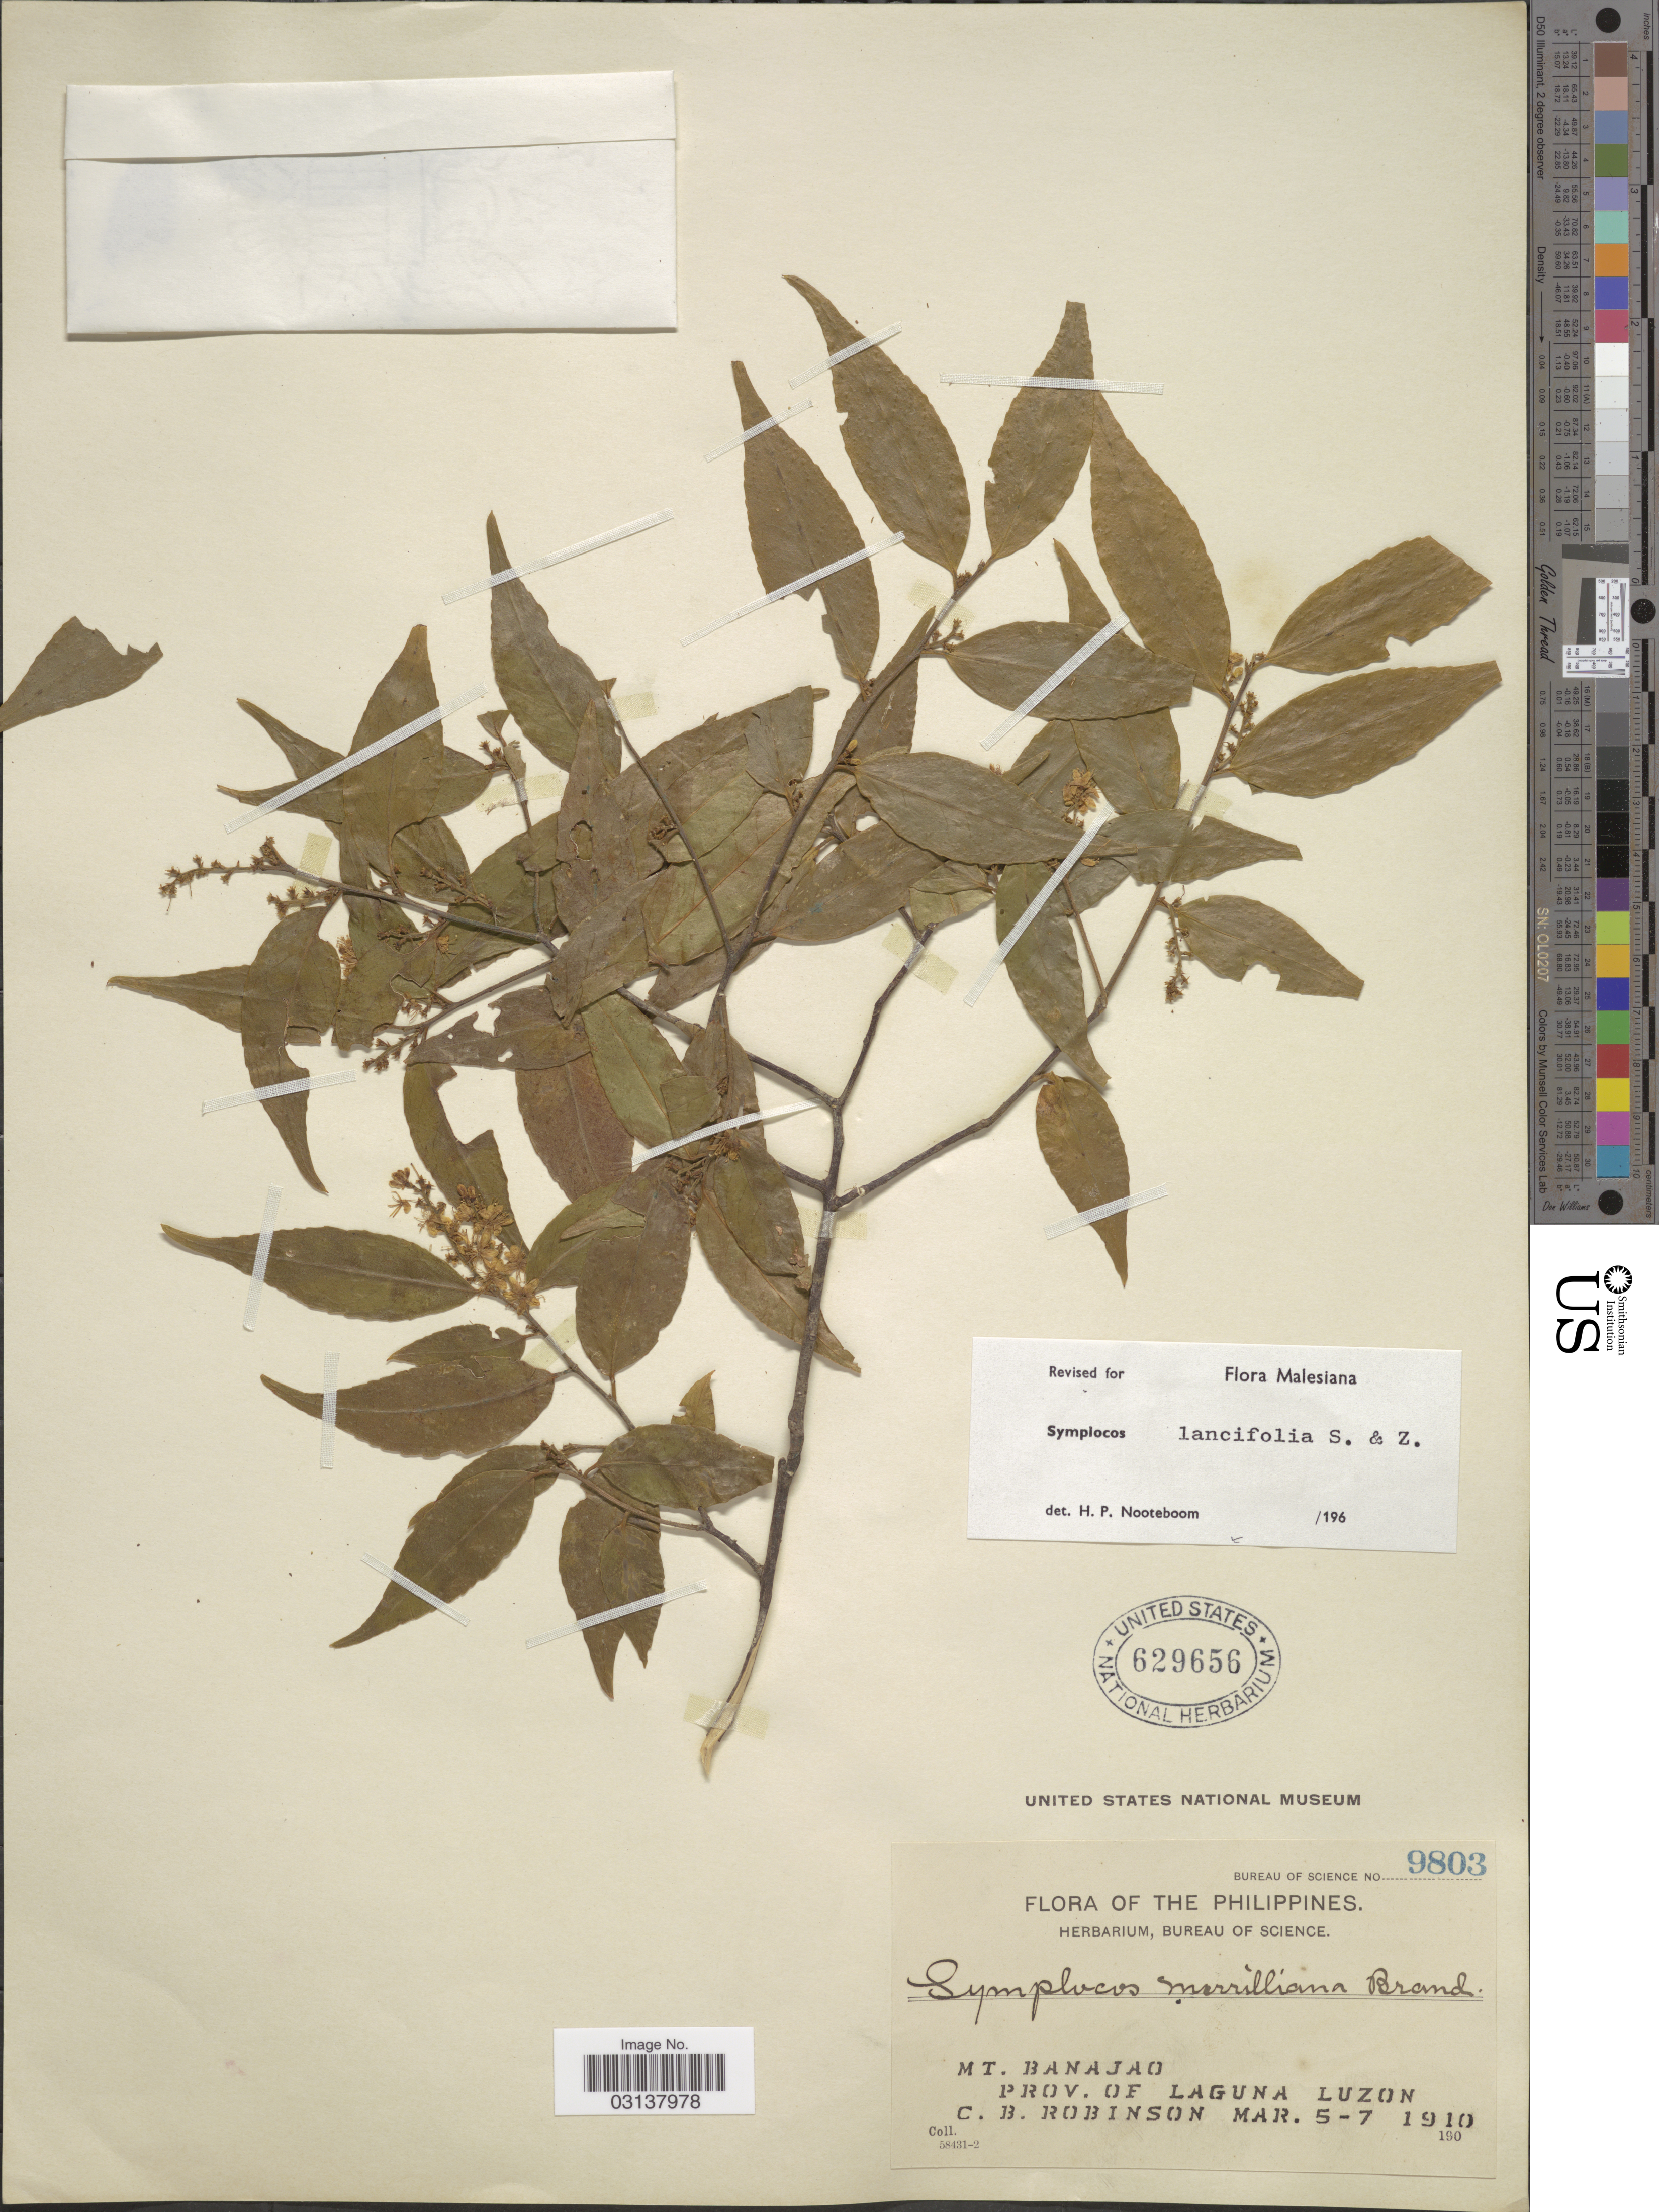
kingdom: Plantae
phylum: Tracheophyta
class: Magnoliopsida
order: Ericales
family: Symplocaceae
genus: Symplocos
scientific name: Symplocos lancifolia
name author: Siebert & Zucc.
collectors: C. Robinson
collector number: Bureau of Science 9803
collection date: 1910-03-05/1910-03-07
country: Philippines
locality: The Philippines. Mt. Banajao, Prov. of Laguna, Luzon.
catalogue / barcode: US 629656